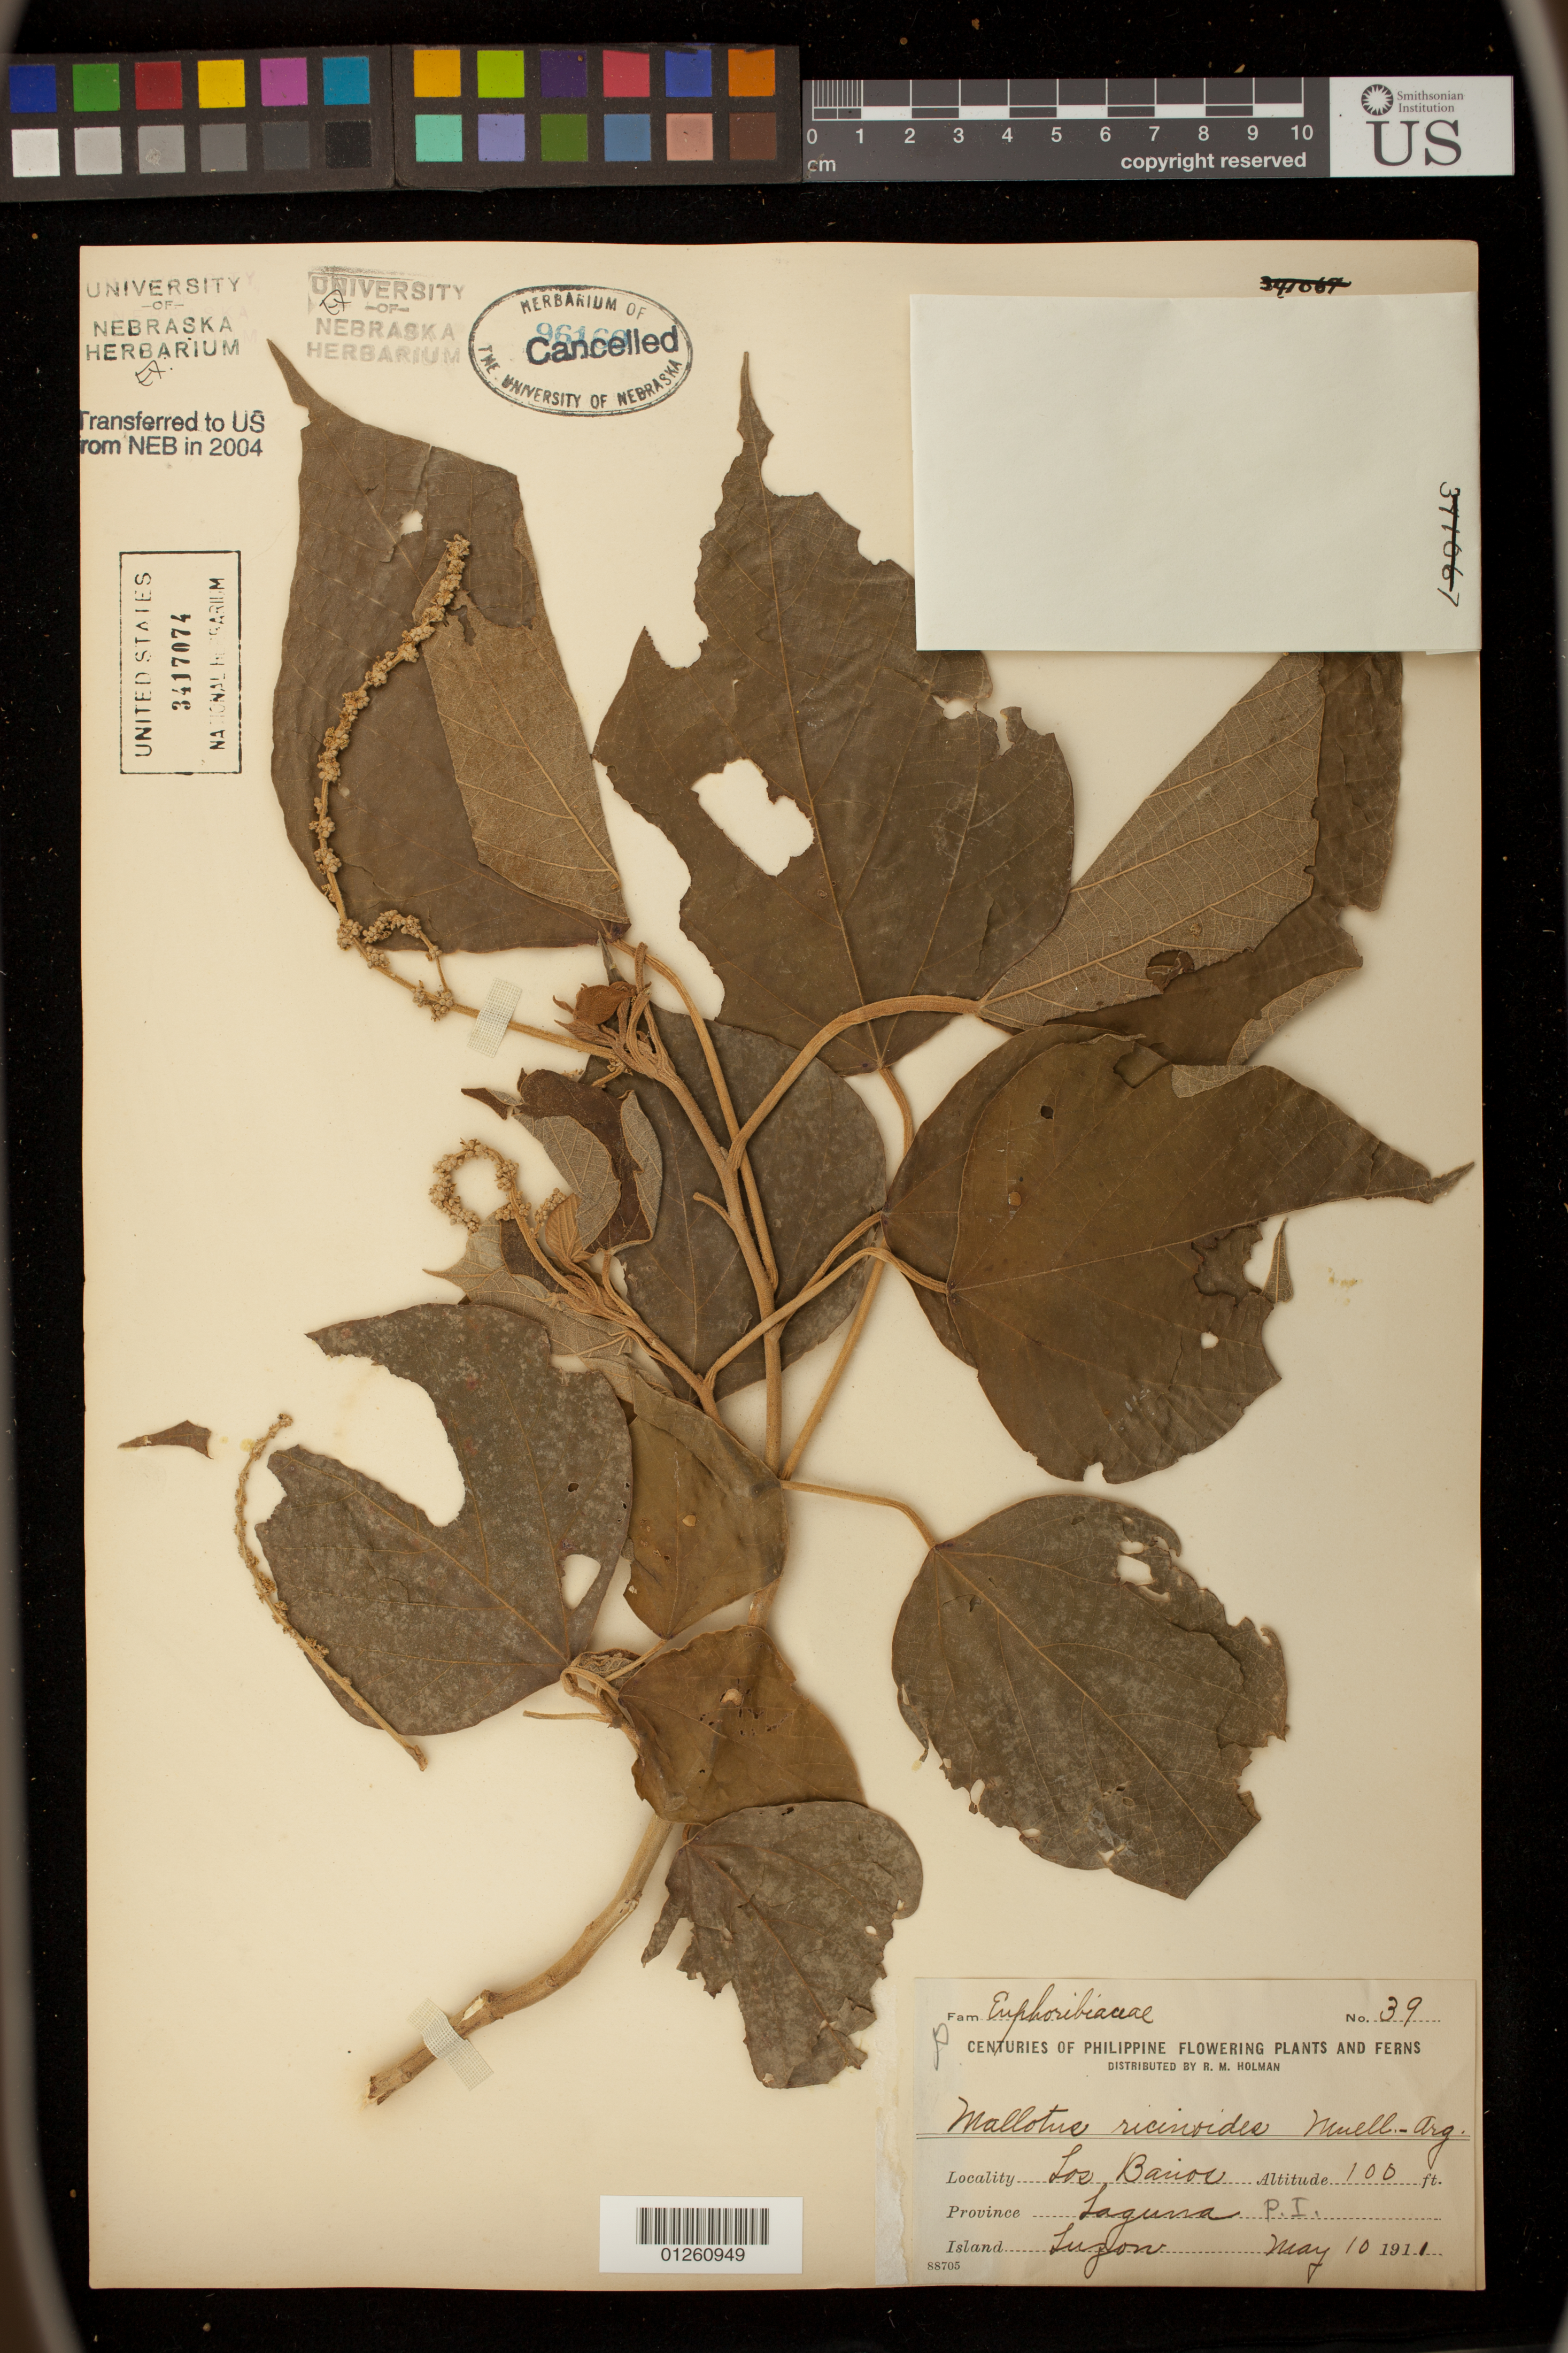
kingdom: Plantae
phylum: Tracheophyta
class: Magnoliopsida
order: Malpighiales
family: Euphorbiaceae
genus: Mallotus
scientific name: Mallotus ricinoides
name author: (Pers.) Müll. Arg.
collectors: R. Holman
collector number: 39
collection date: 1911-05-10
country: Philippines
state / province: Calabarzon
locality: Los Banos, Laguna, Luzon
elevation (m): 30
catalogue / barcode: US 3417074